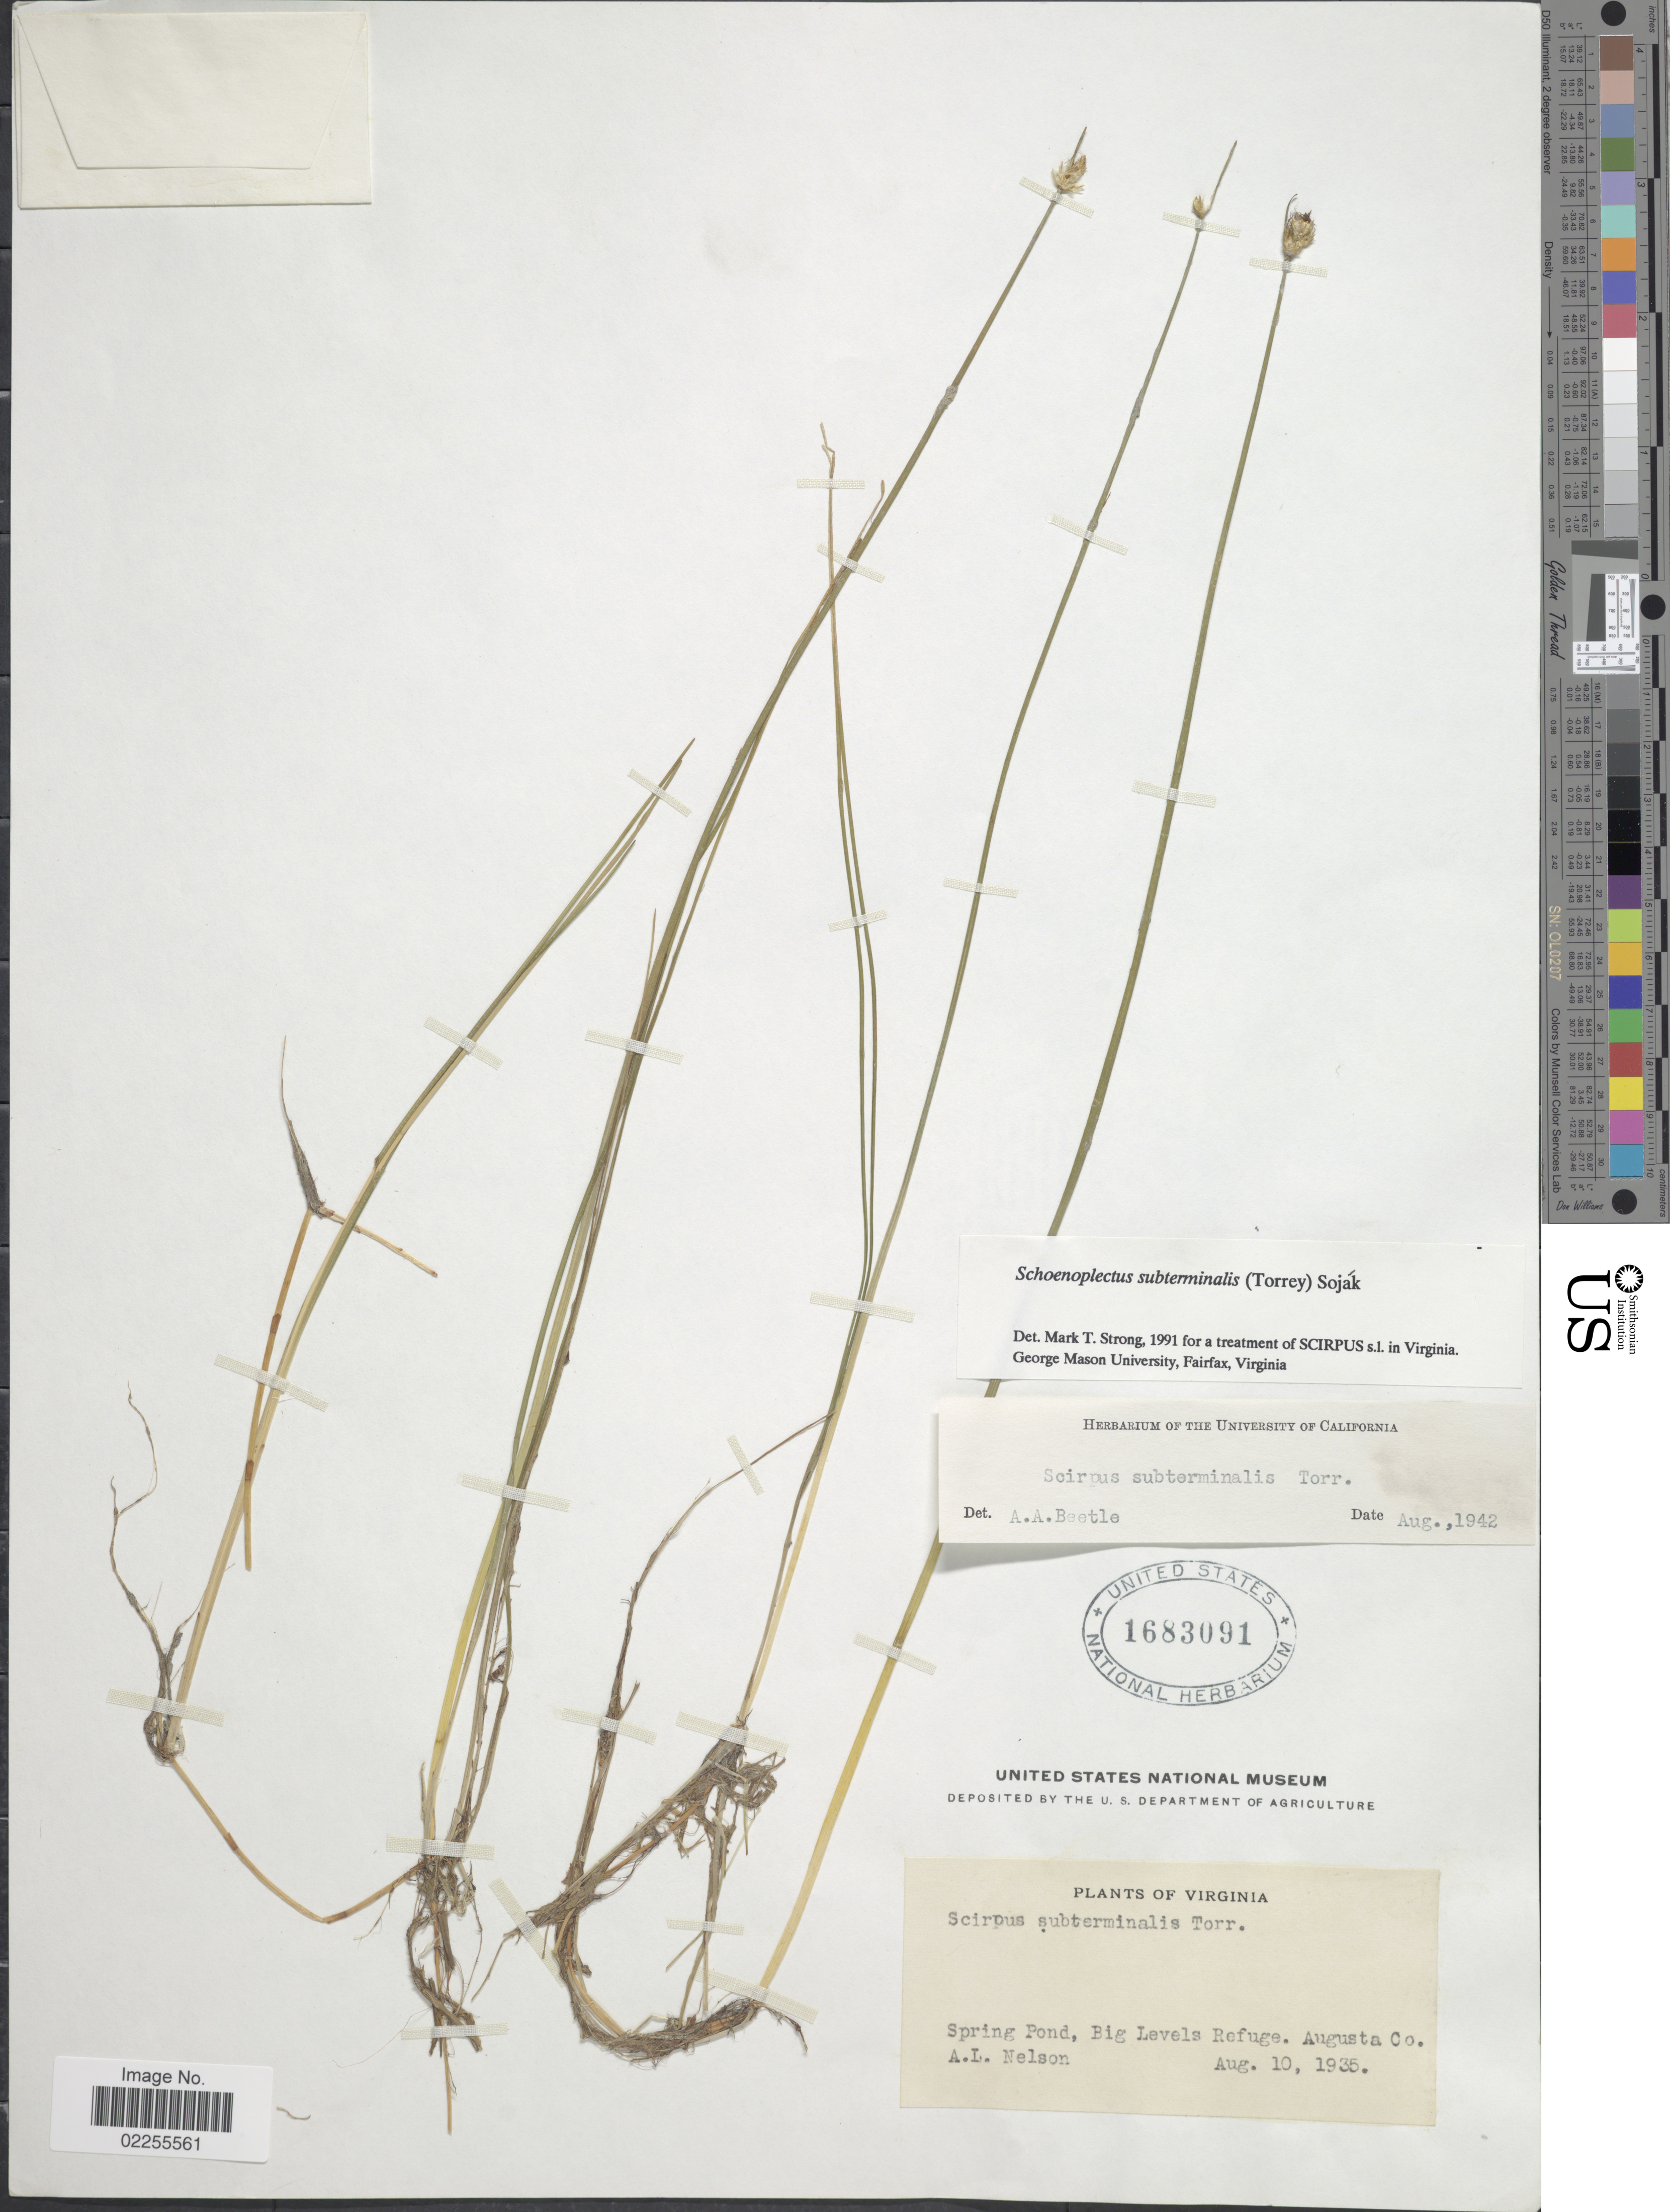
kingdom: Plantae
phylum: Tracheophyta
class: Liliopsida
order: Poales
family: Cyperaceae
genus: Schoenoplectus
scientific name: Schoenoplectus subterminalis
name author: (Torr.) Soják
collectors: A. L. Nelson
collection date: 1935-08-10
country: United States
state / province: Virginia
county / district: Augusta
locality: Spring Pond, Big Levels Refuge, Augusta Co.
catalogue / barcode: US 1683091